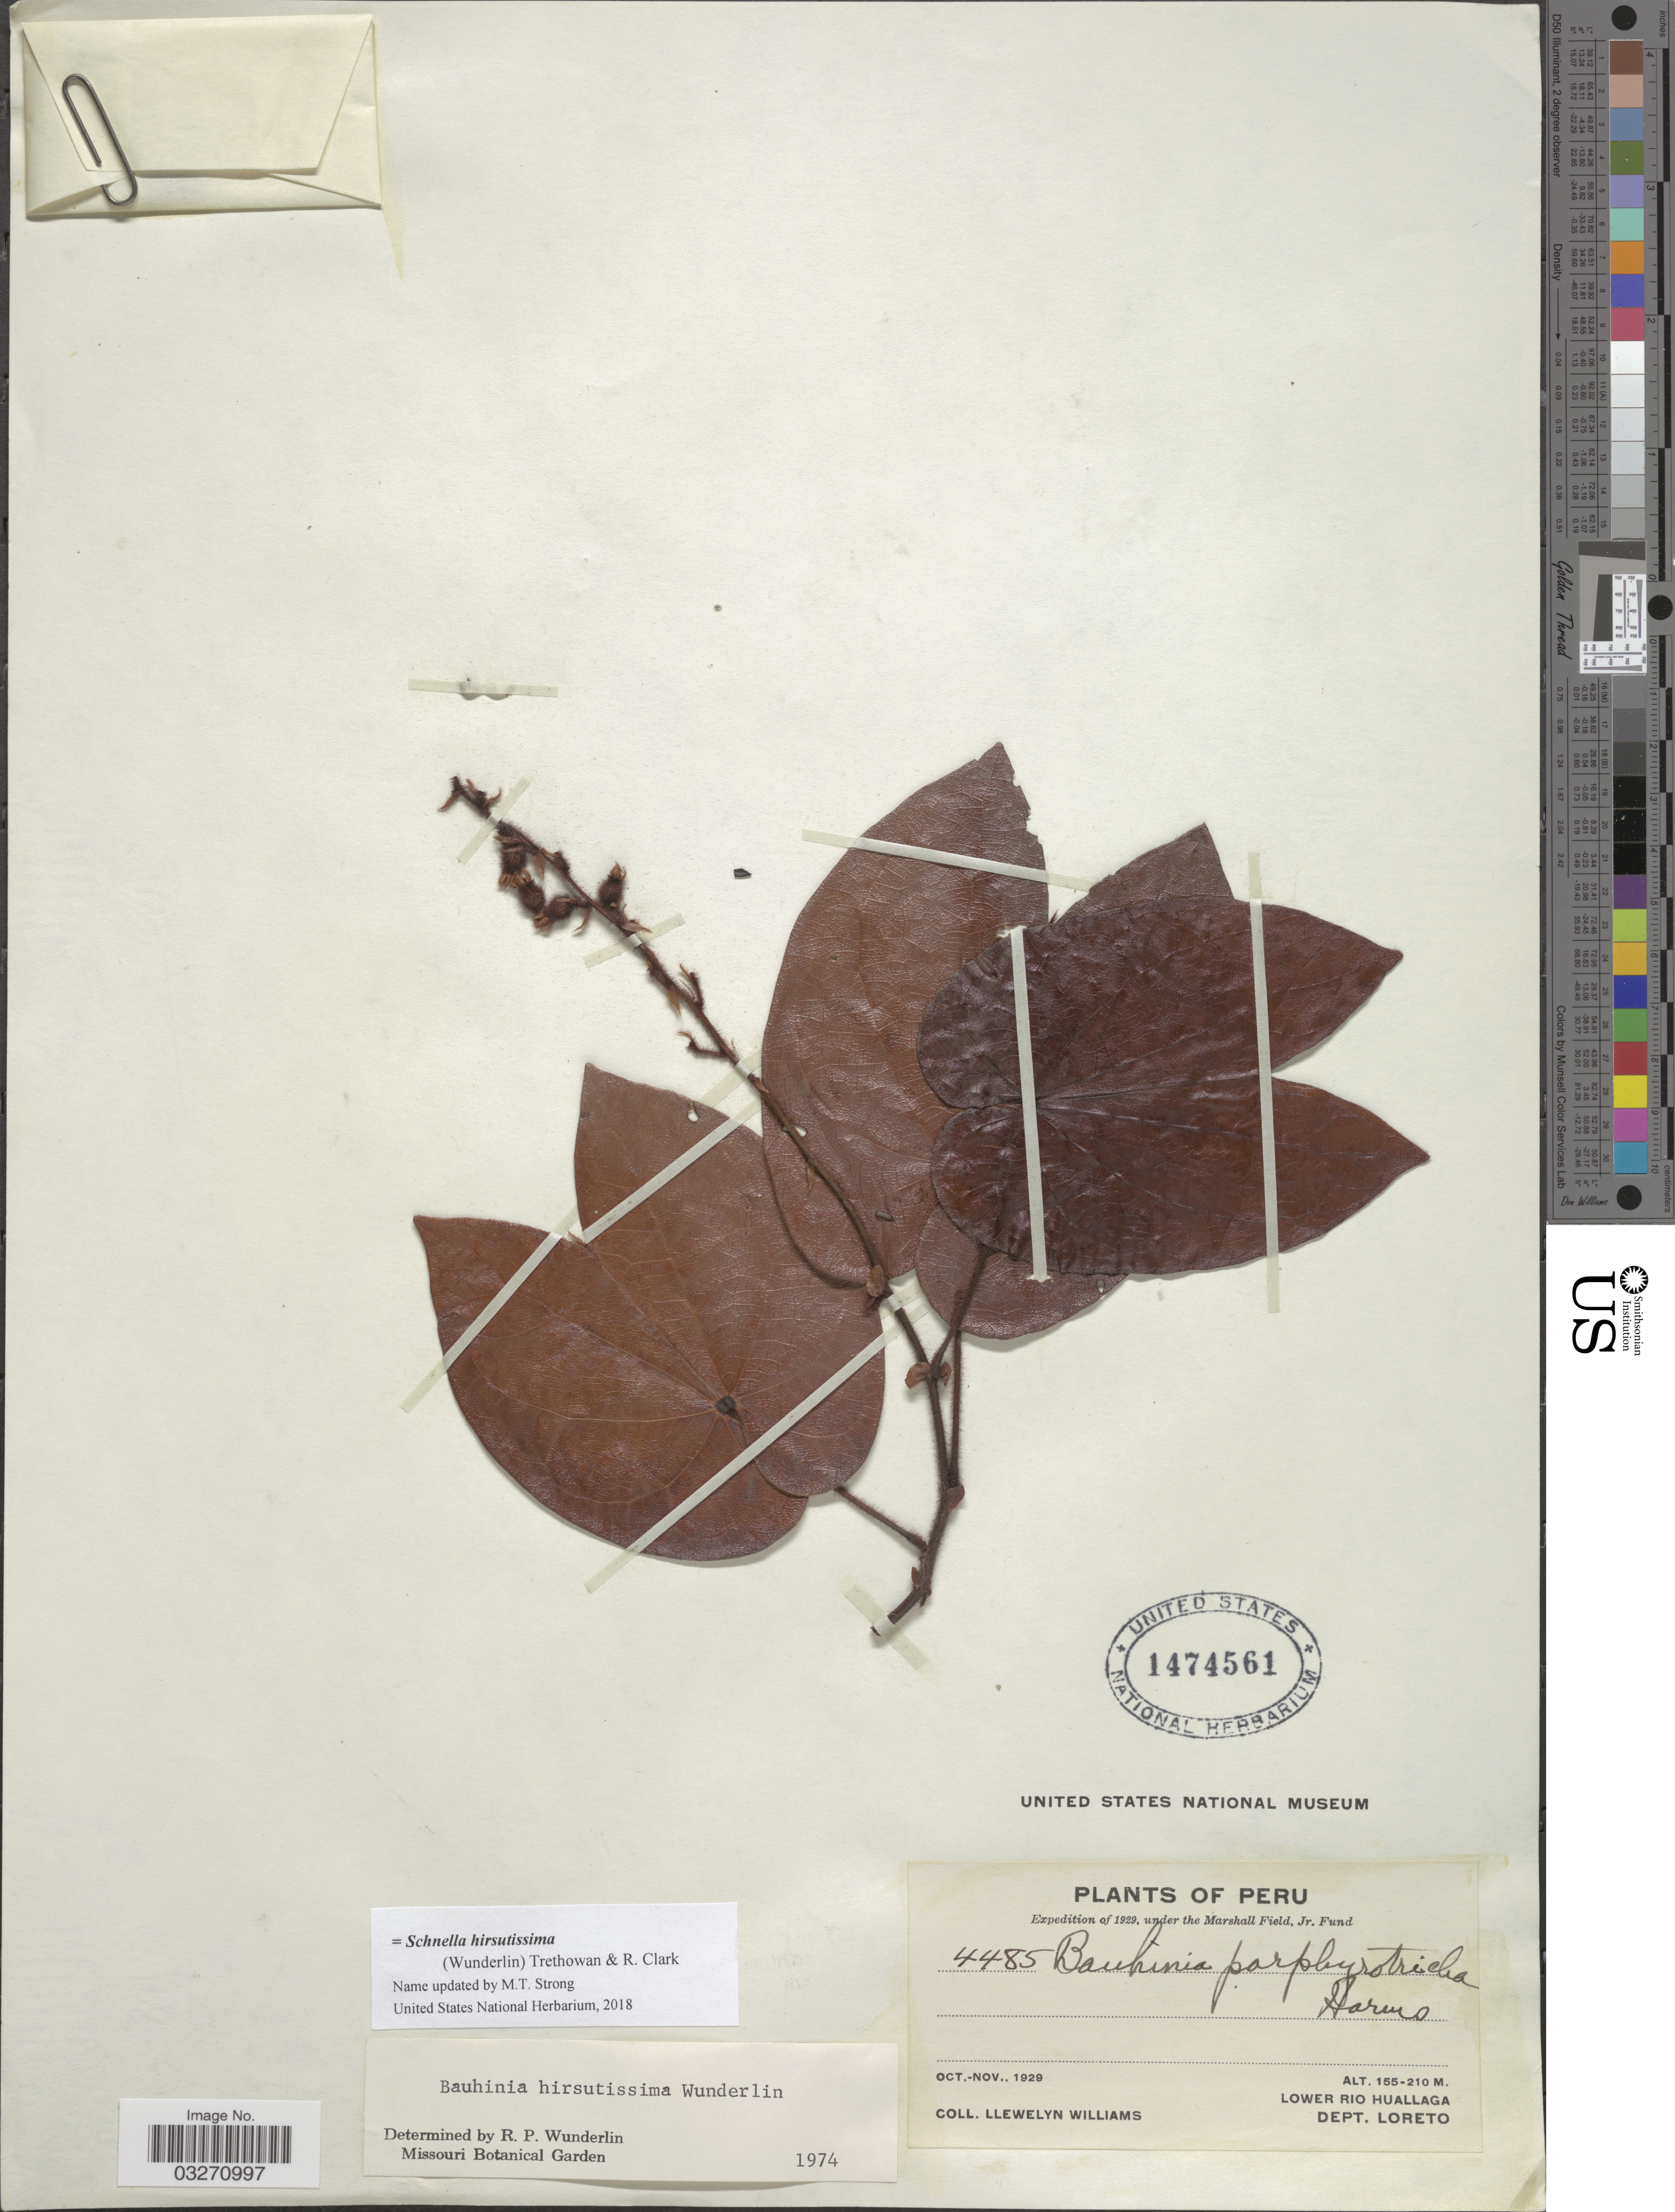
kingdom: Plantae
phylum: Tracheophyta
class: Magnoliopsida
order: Fabales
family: Fabaceae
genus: Schnella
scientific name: Schnella hirsutissima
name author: (Wunderlin) Trethowan & R. Clark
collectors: Ll. Williams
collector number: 4485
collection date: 1929-10/1929-11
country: Peru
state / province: Loreto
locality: Lower Rio Huallaga, Dept. Loreto.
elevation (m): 155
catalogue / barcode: US 1474561